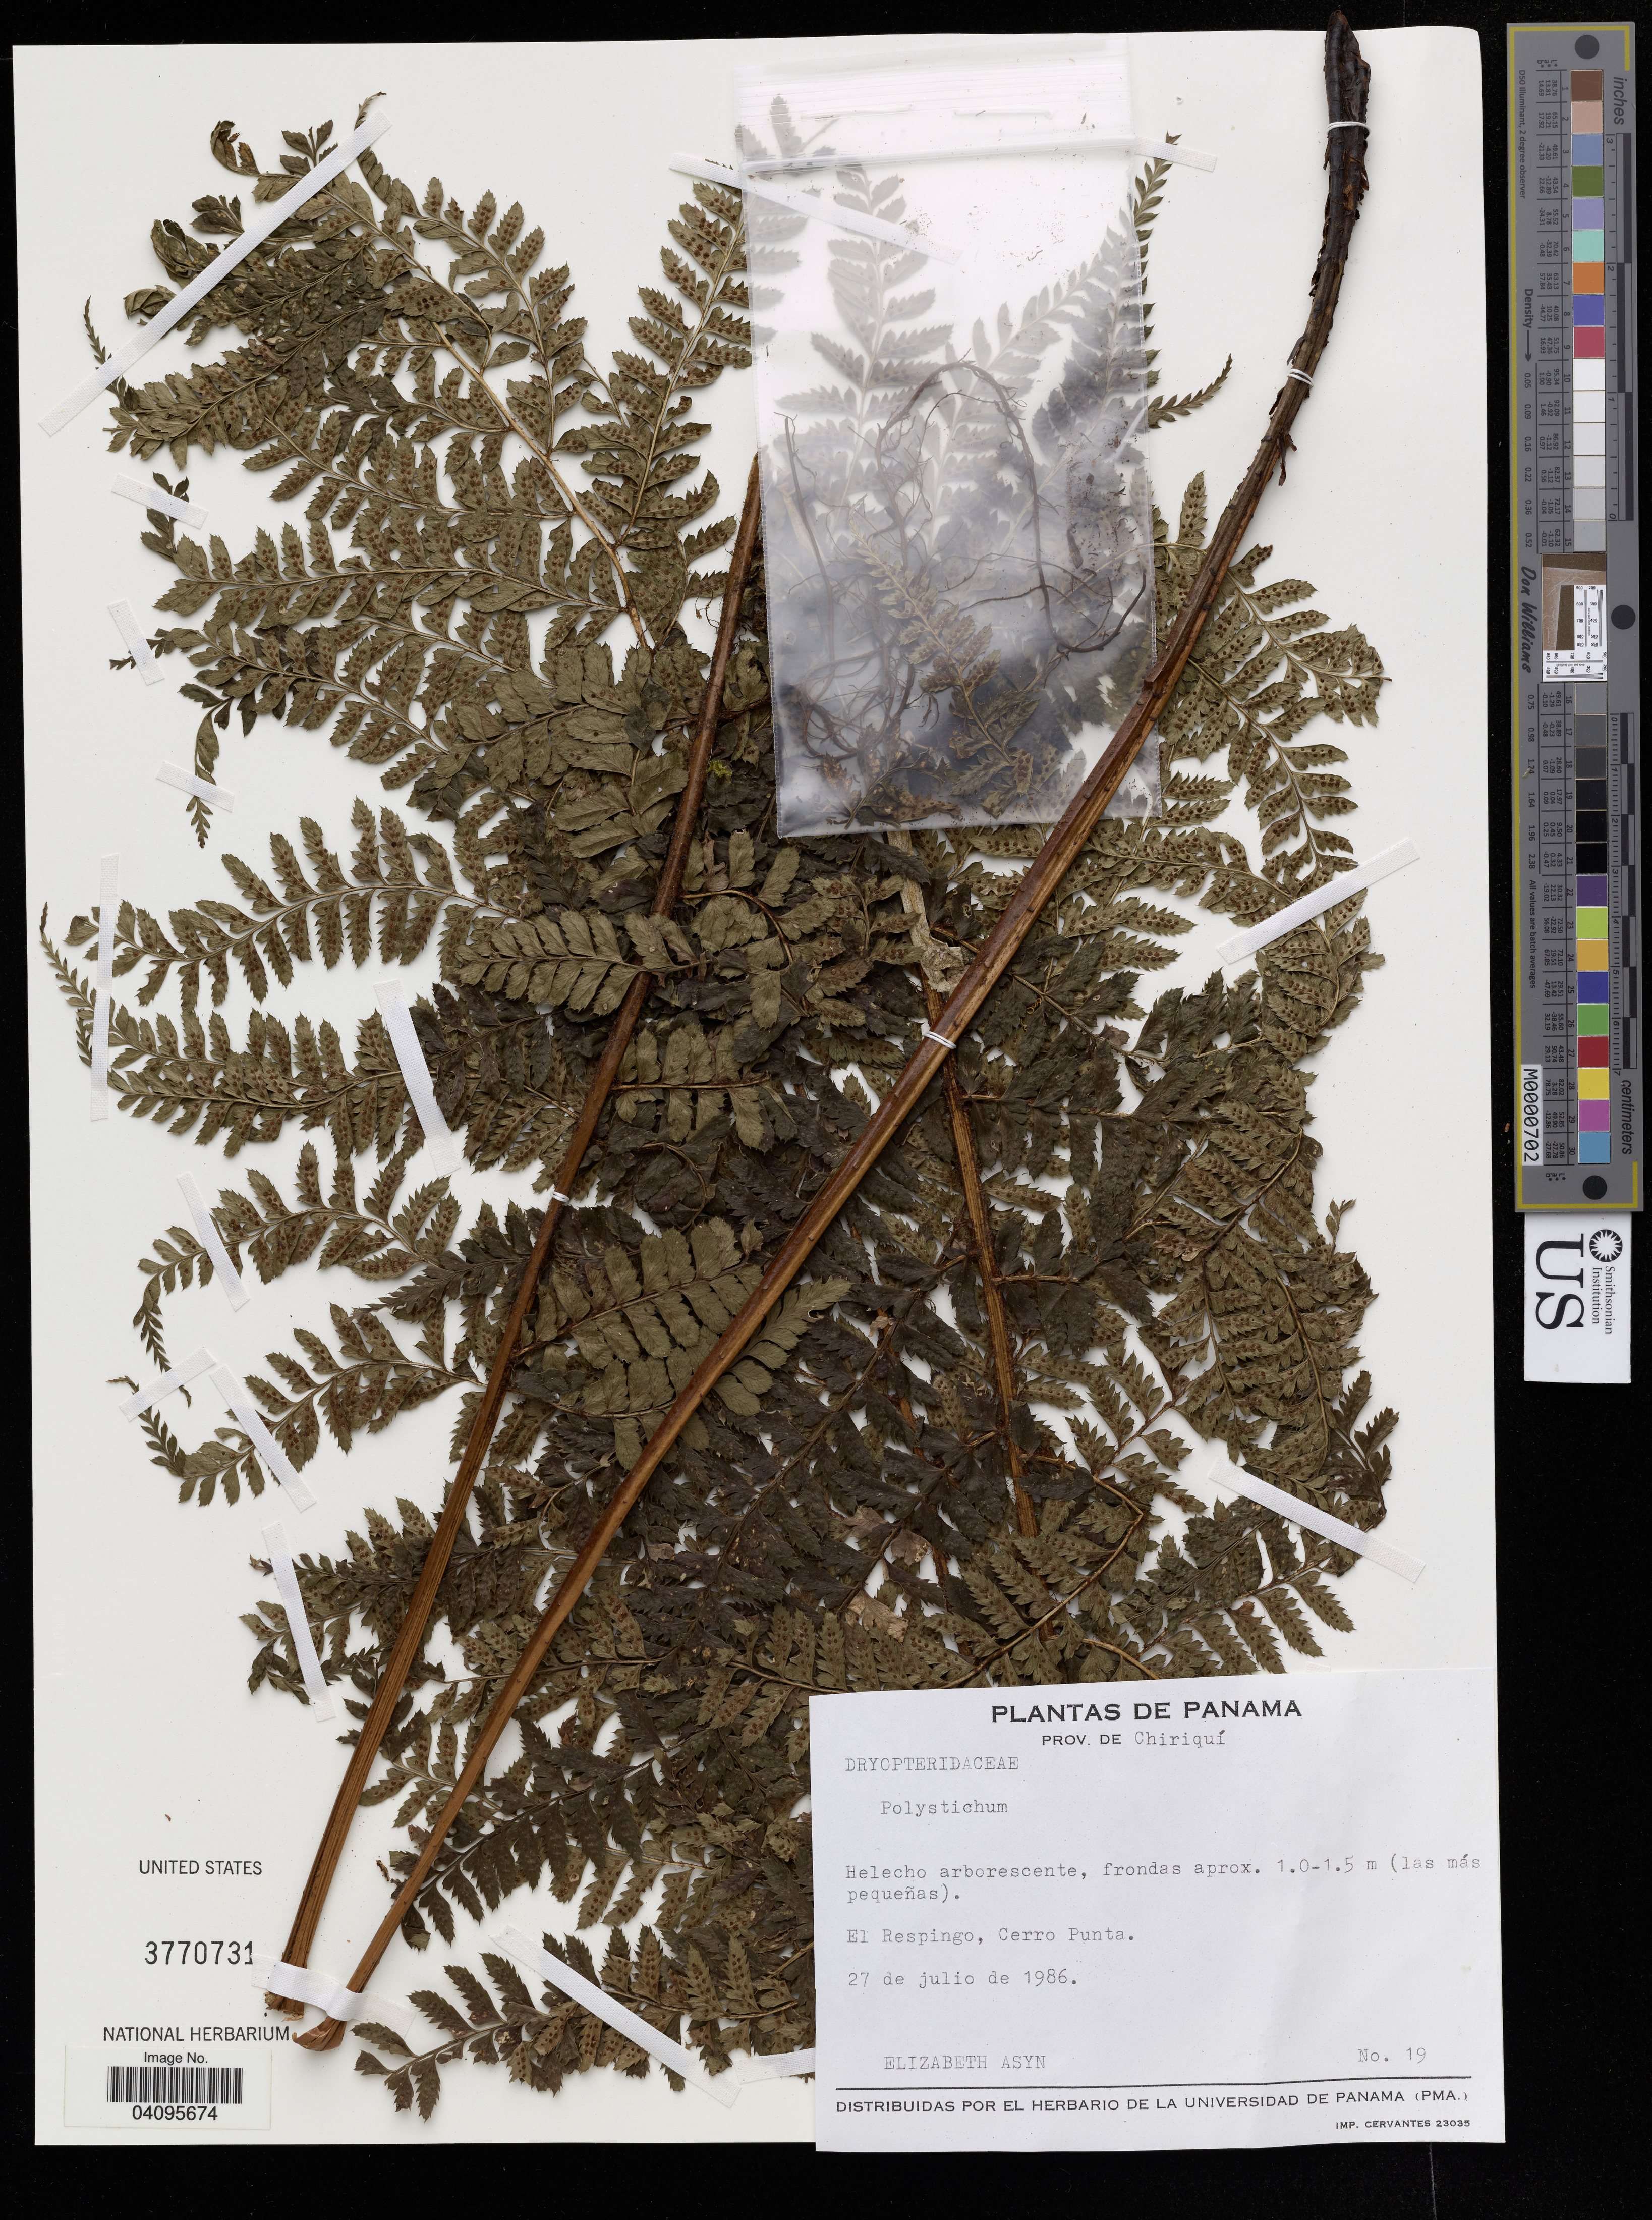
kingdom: Plantae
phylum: Tracheophyta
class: Polypodiopsida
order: Polypodiales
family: Dryopteridaceae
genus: Polystichum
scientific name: Polystichum sp.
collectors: E. Asyn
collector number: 19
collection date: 1986-07-27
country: Panama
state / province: Chiriqui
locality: El Respingo, Cerro Punta.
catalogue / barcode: US 3770731